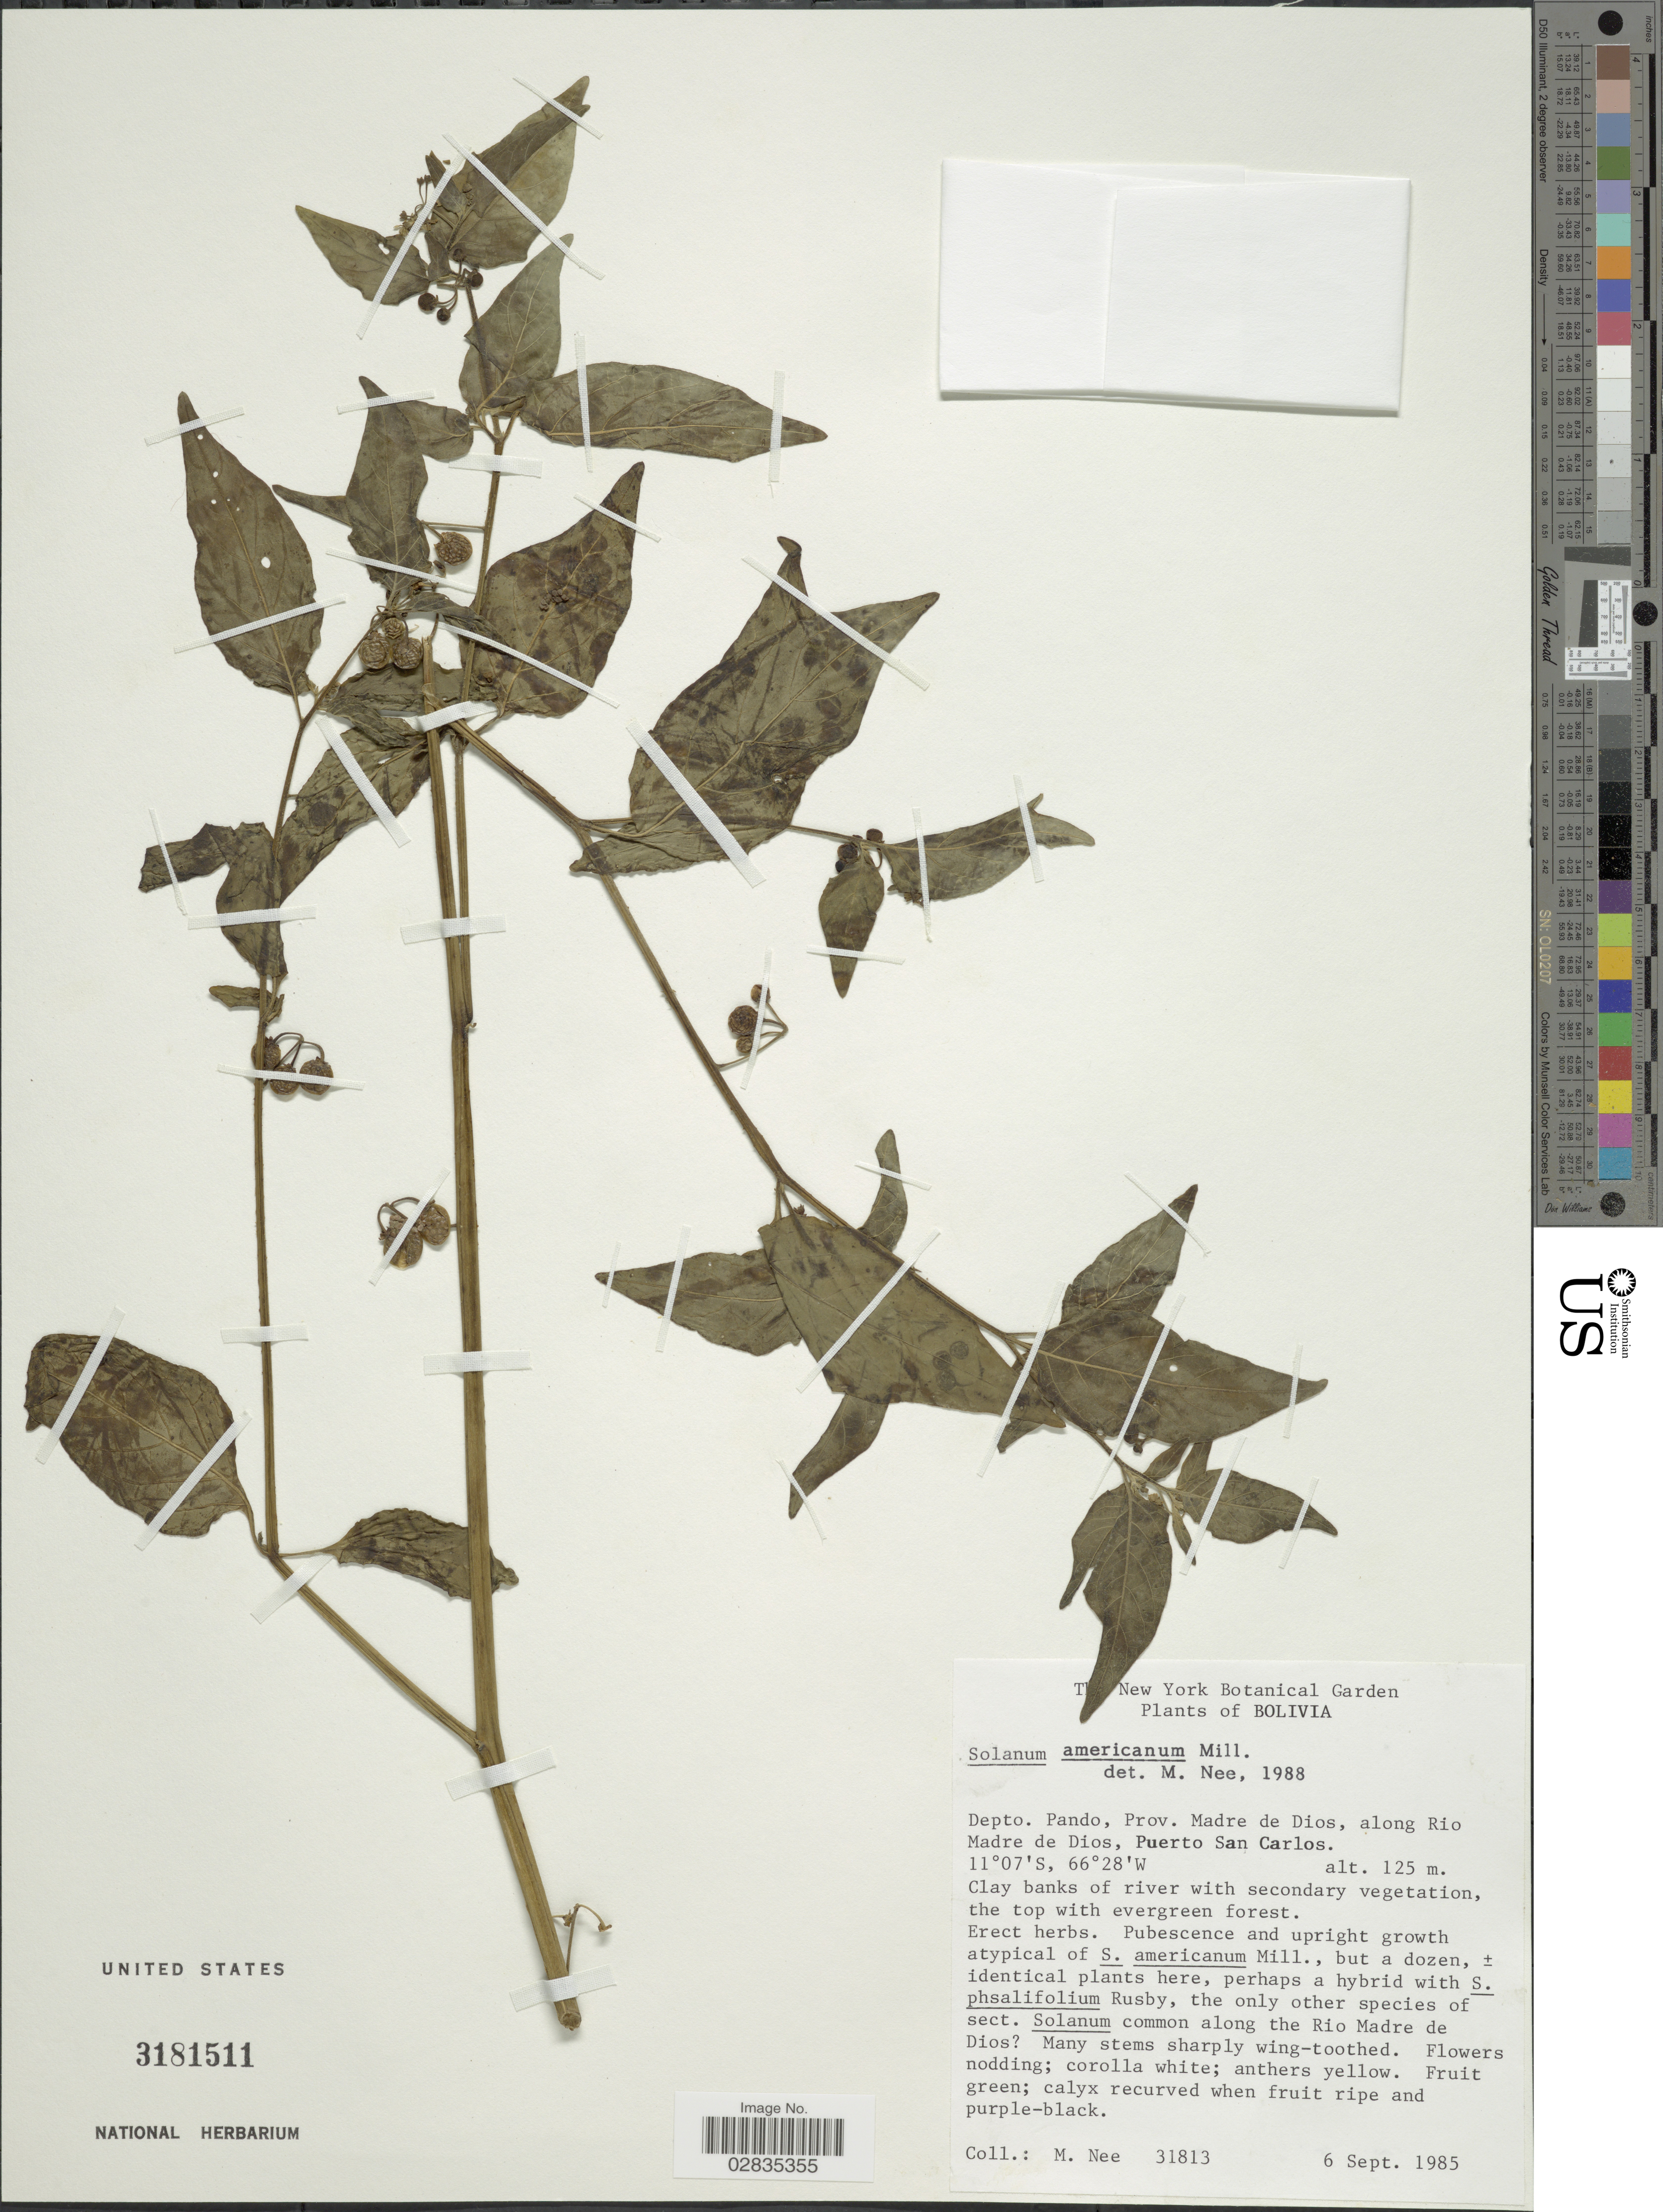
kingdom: Plantae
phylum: Tracheophyta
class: Magnoliopsida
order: Solanales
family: Solanaceae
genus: Solanum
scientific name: Solanum americanum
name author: Mill.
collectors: M. Nee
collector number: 31813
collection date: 1985-09-06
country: Bolivia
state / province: Pando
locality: Depto. Pando, Prov. Madre de Dios, along Rio Madre de Dios, Puerto San Carlos.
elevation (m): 125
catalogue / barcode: US 3181511